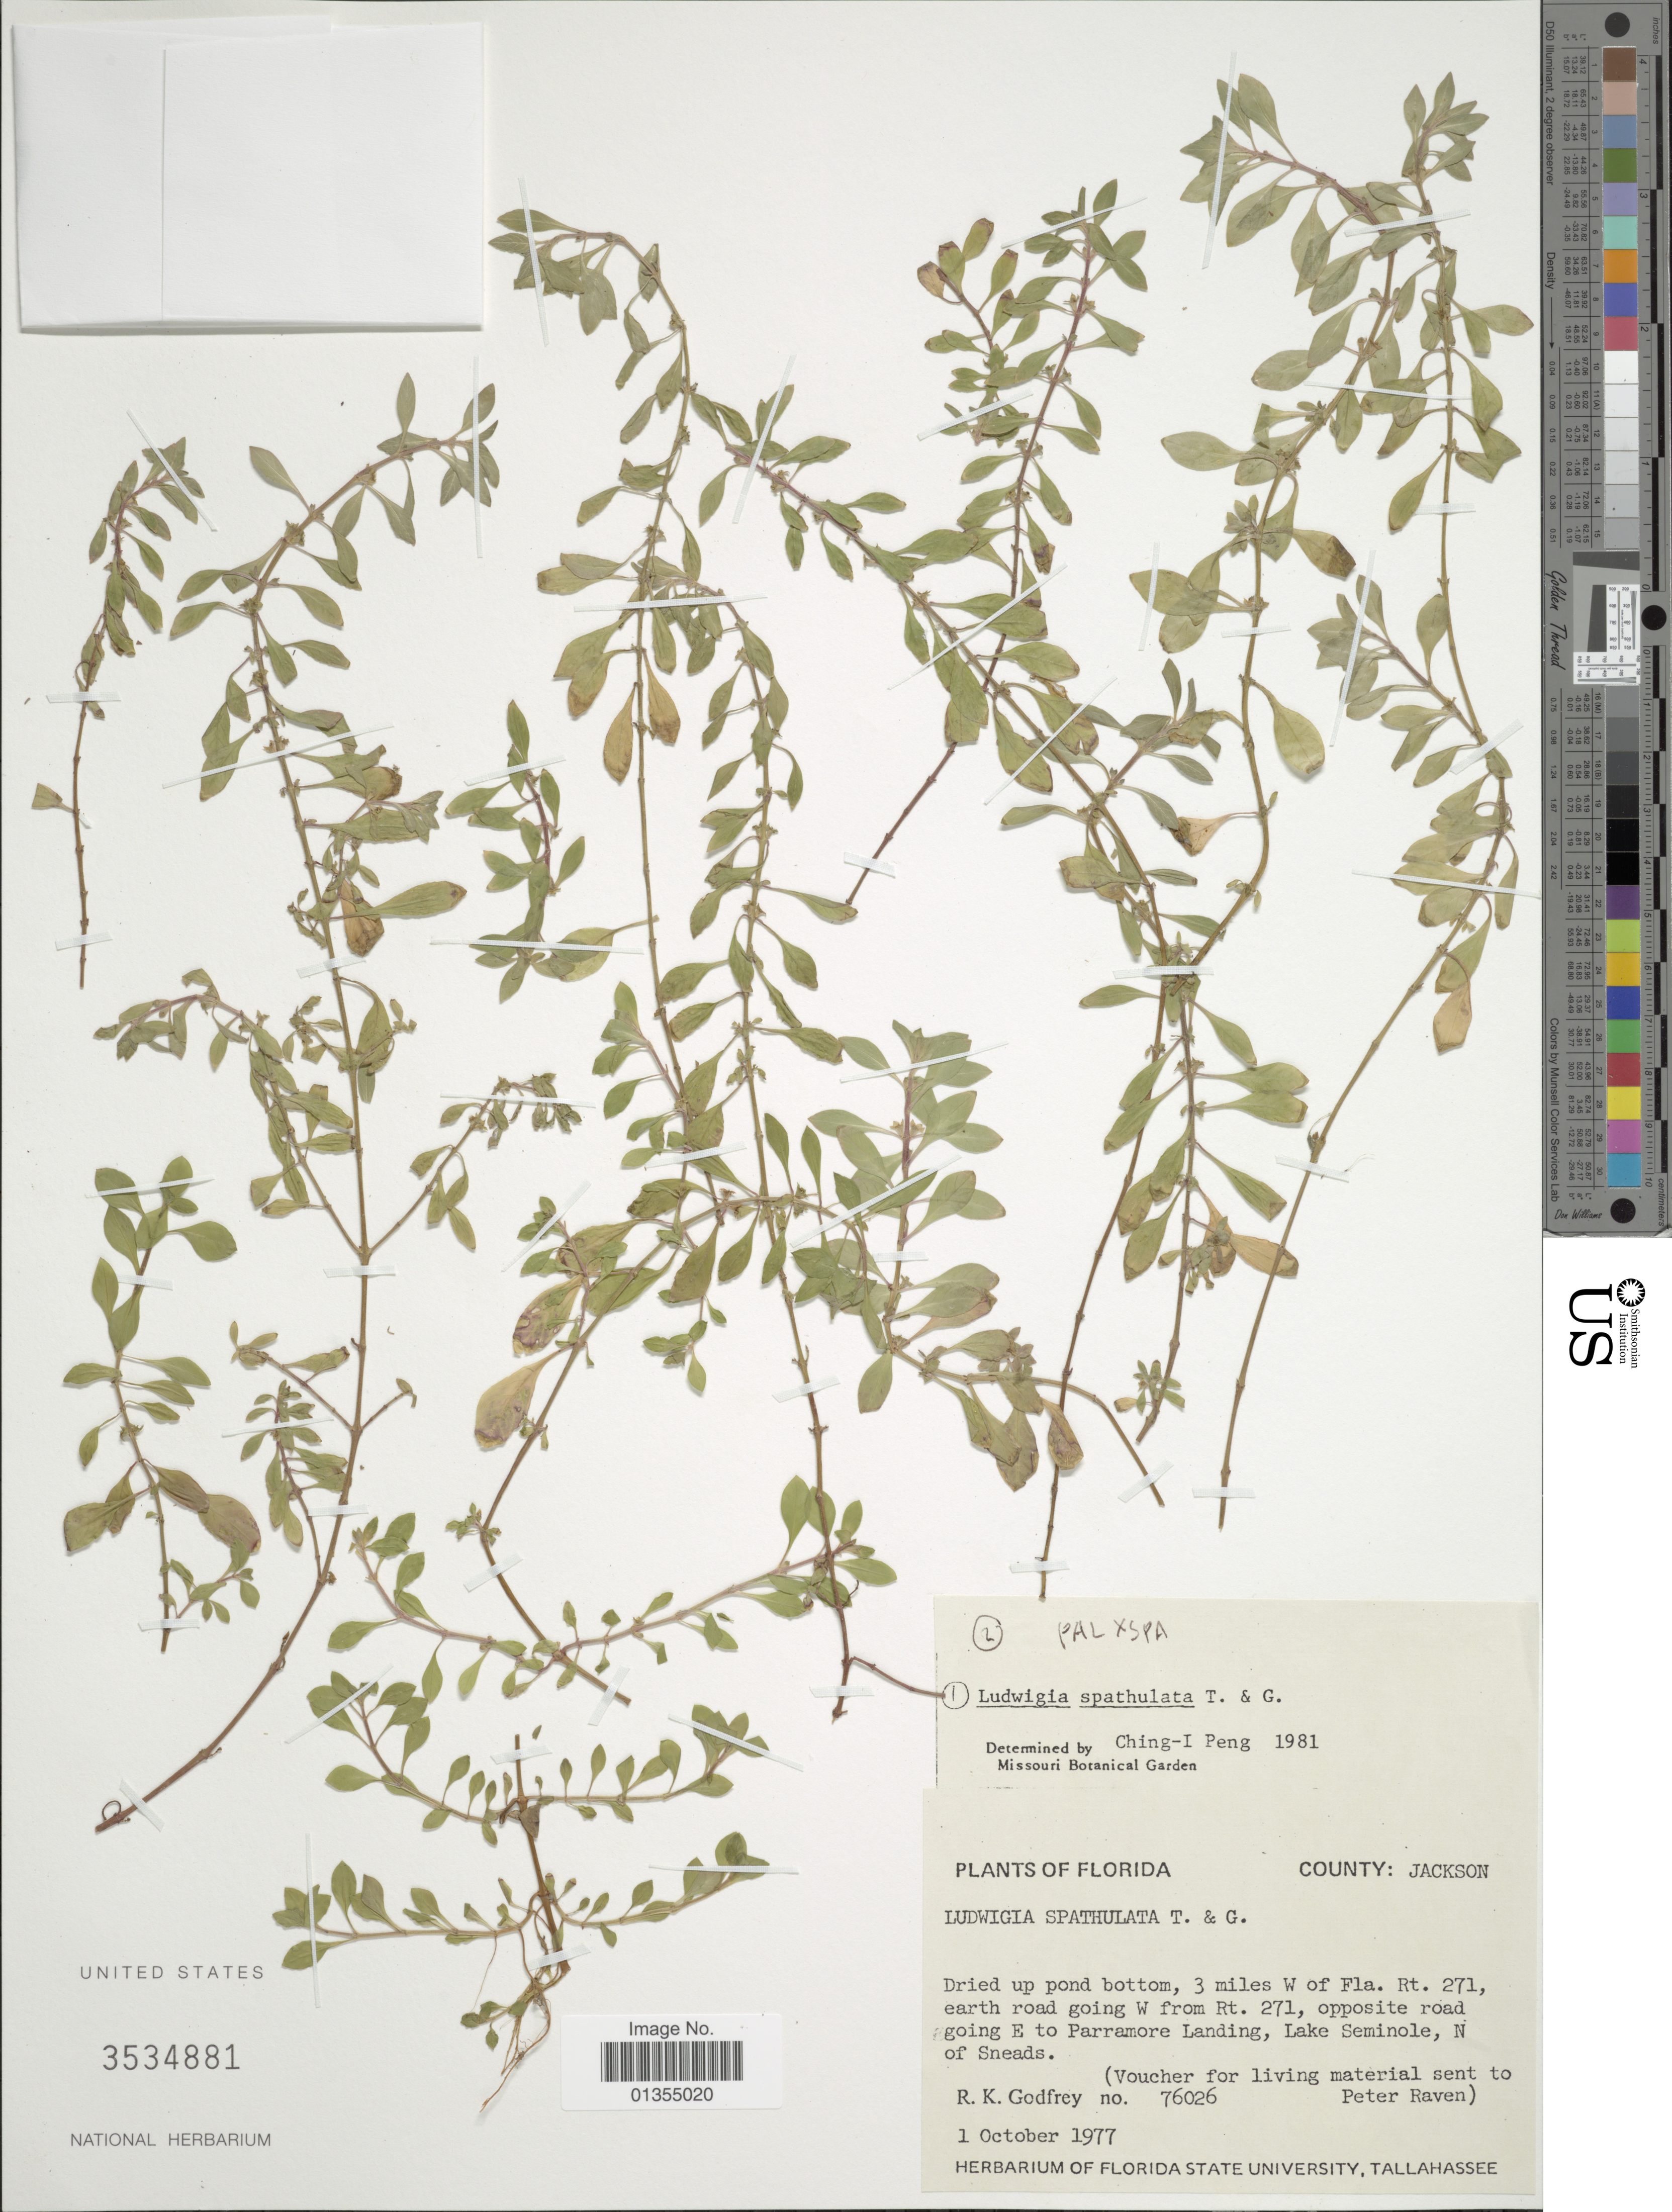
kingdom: Plantae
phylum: Tracheophyta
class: Magnoliopsida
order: Myrtales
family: Onagraceae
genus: Ludwigia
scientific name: Ludwigia spathulata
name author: Torr. & A. Gray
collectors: R. K. Godfrey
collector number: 76026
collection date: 1977-10-01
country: United States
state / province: Florida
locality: County Jackson, 3 miles W of Fla, Rt. 271, earth road going W from Rt. 271, opposite road going E to Parramore Landing, Lake Seminole, N of Sneads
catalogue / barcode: US 3534881